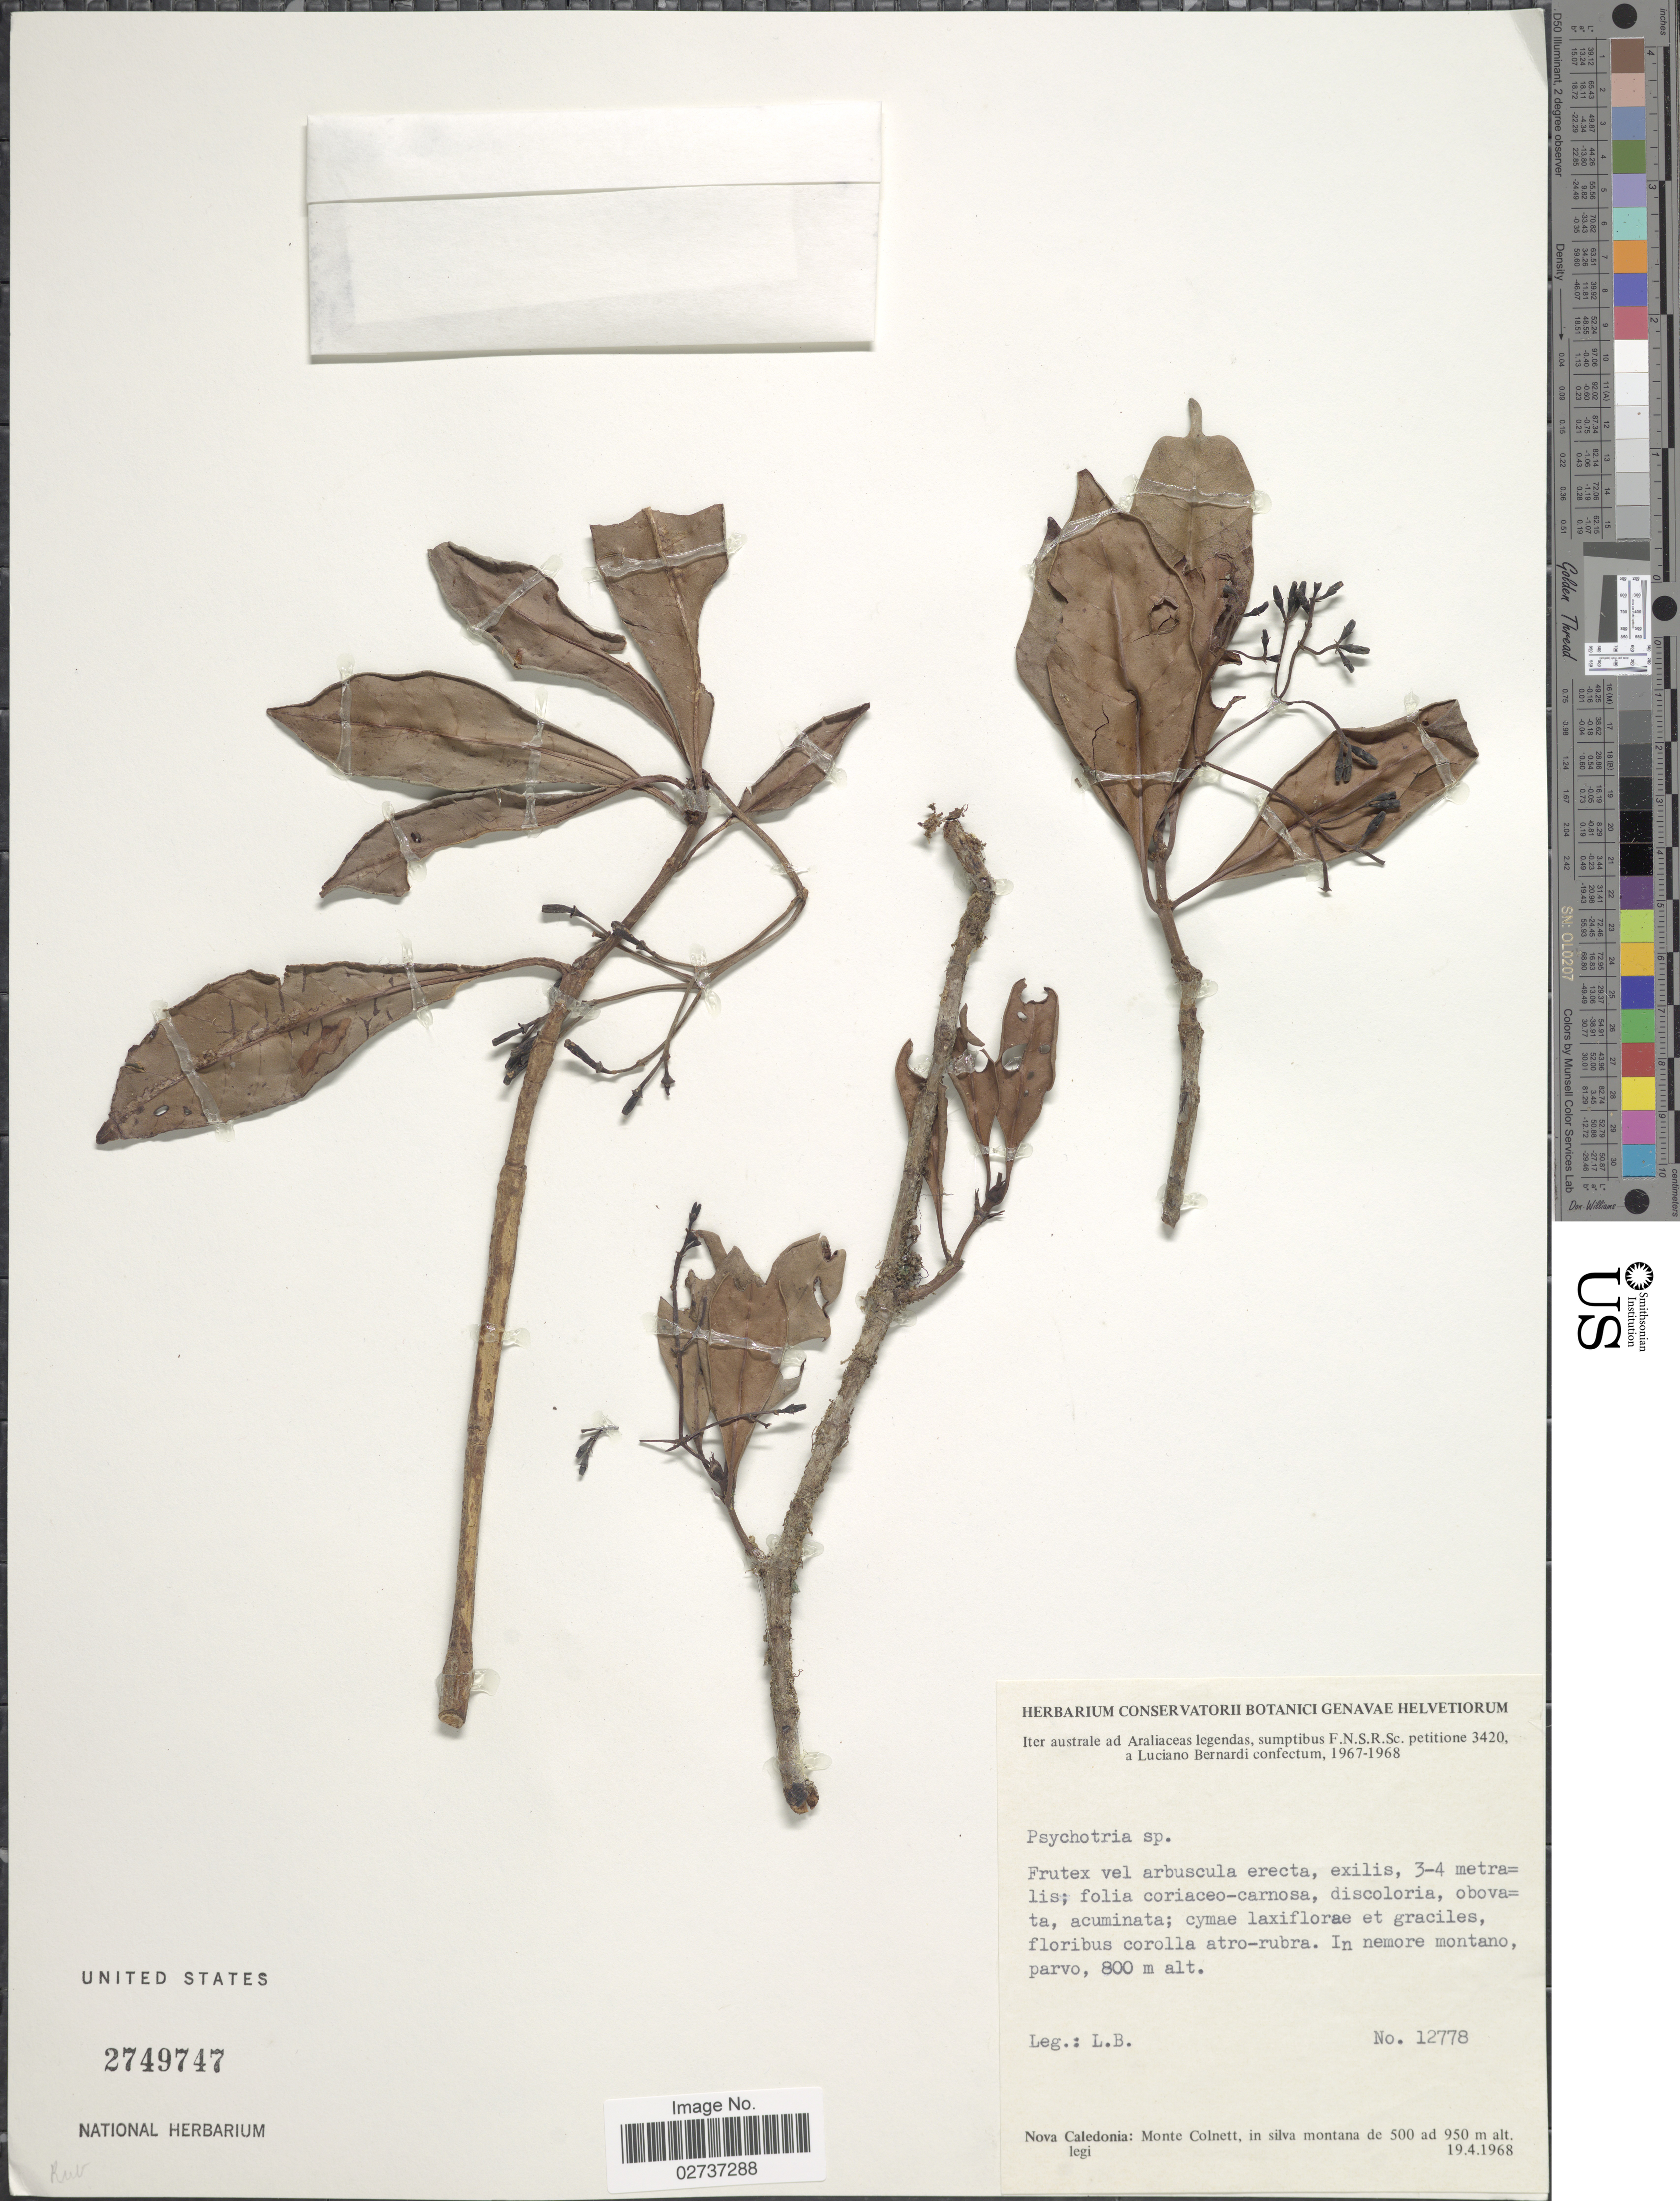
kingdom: Plantae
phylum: Tracheophyta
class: Magnoliopsida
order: Gentianales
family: Rubiaceae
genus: Psychotria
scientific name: Psychotria sp.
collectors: L. Bernardi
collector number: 12778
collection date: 1968-04-19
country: New Caledonia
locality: Nova Caledonia: Monte Colnett, in silva montana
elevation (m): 800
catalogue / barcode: US 2749747